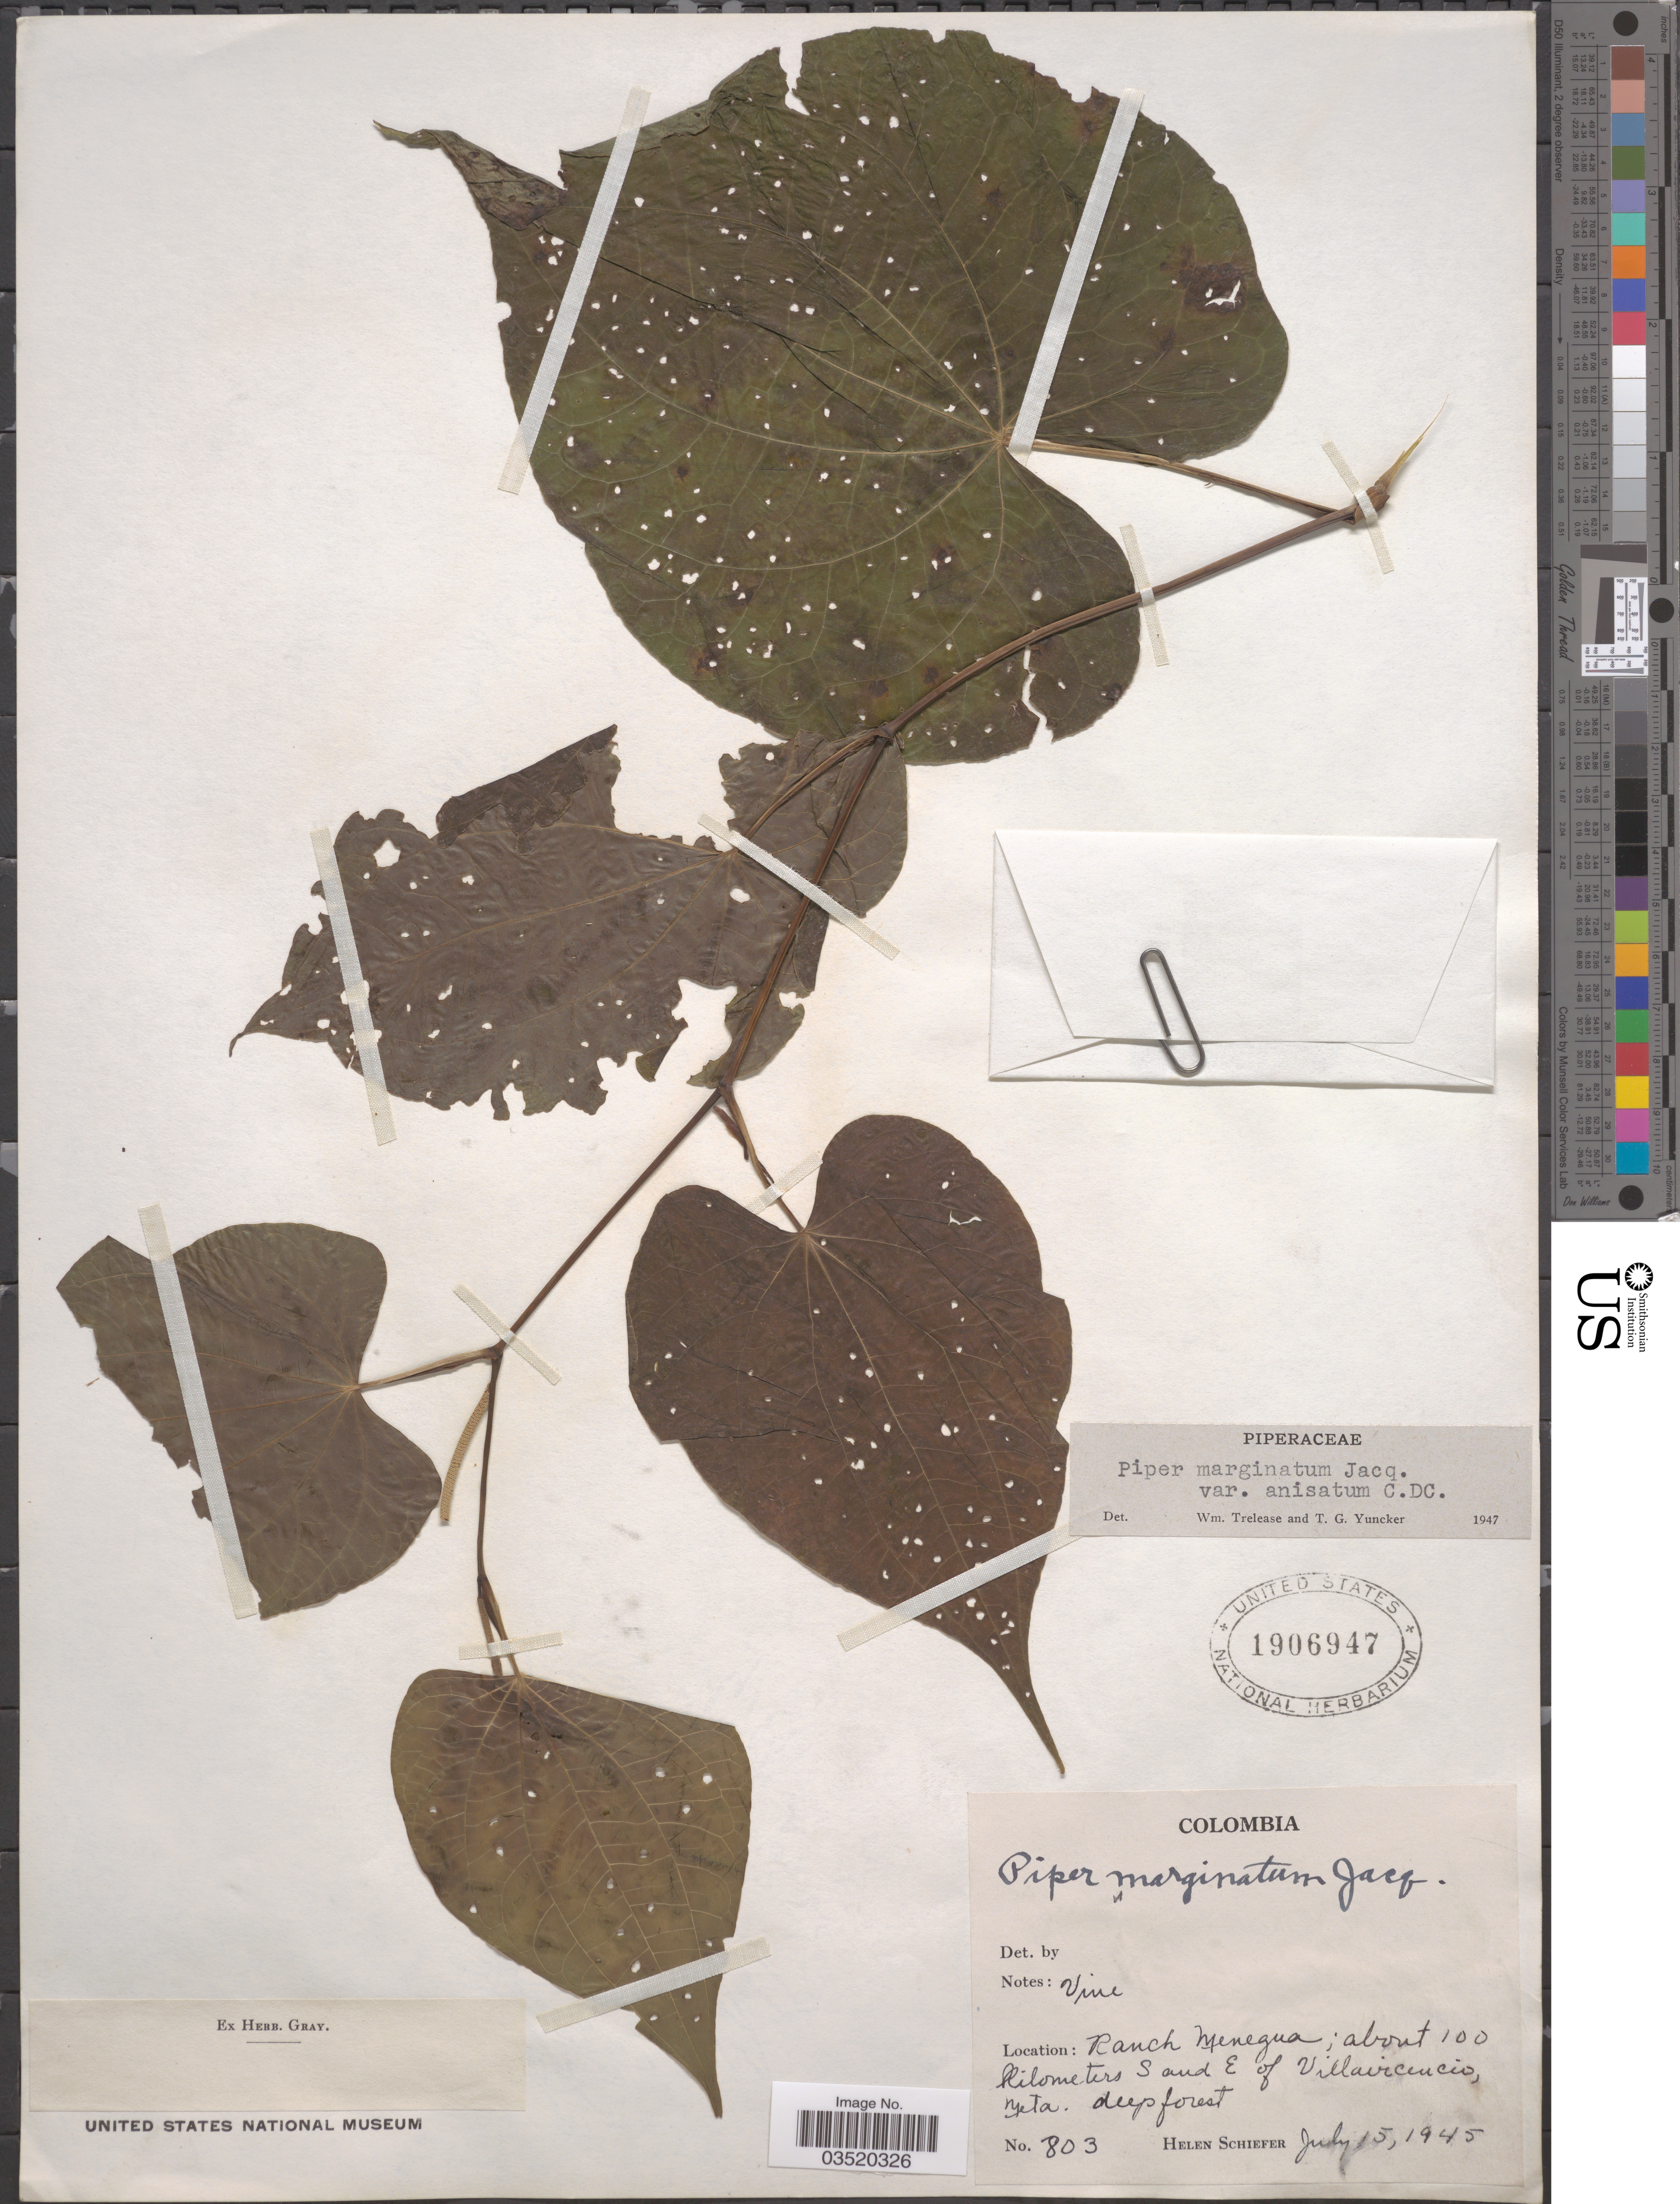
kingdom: Plantae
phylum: Tracheophyta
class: Magnoliopsida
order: Piperales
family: Piperaceae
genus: Piper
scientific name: Piper marginatum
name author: Jacq.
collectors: H. Schiefer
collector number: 803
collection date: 1945-07-15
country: Colombia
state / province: Meta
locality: Ranch Menegua; about 100 kilometers S and E of Villavicencio.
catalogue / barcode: US 1906947